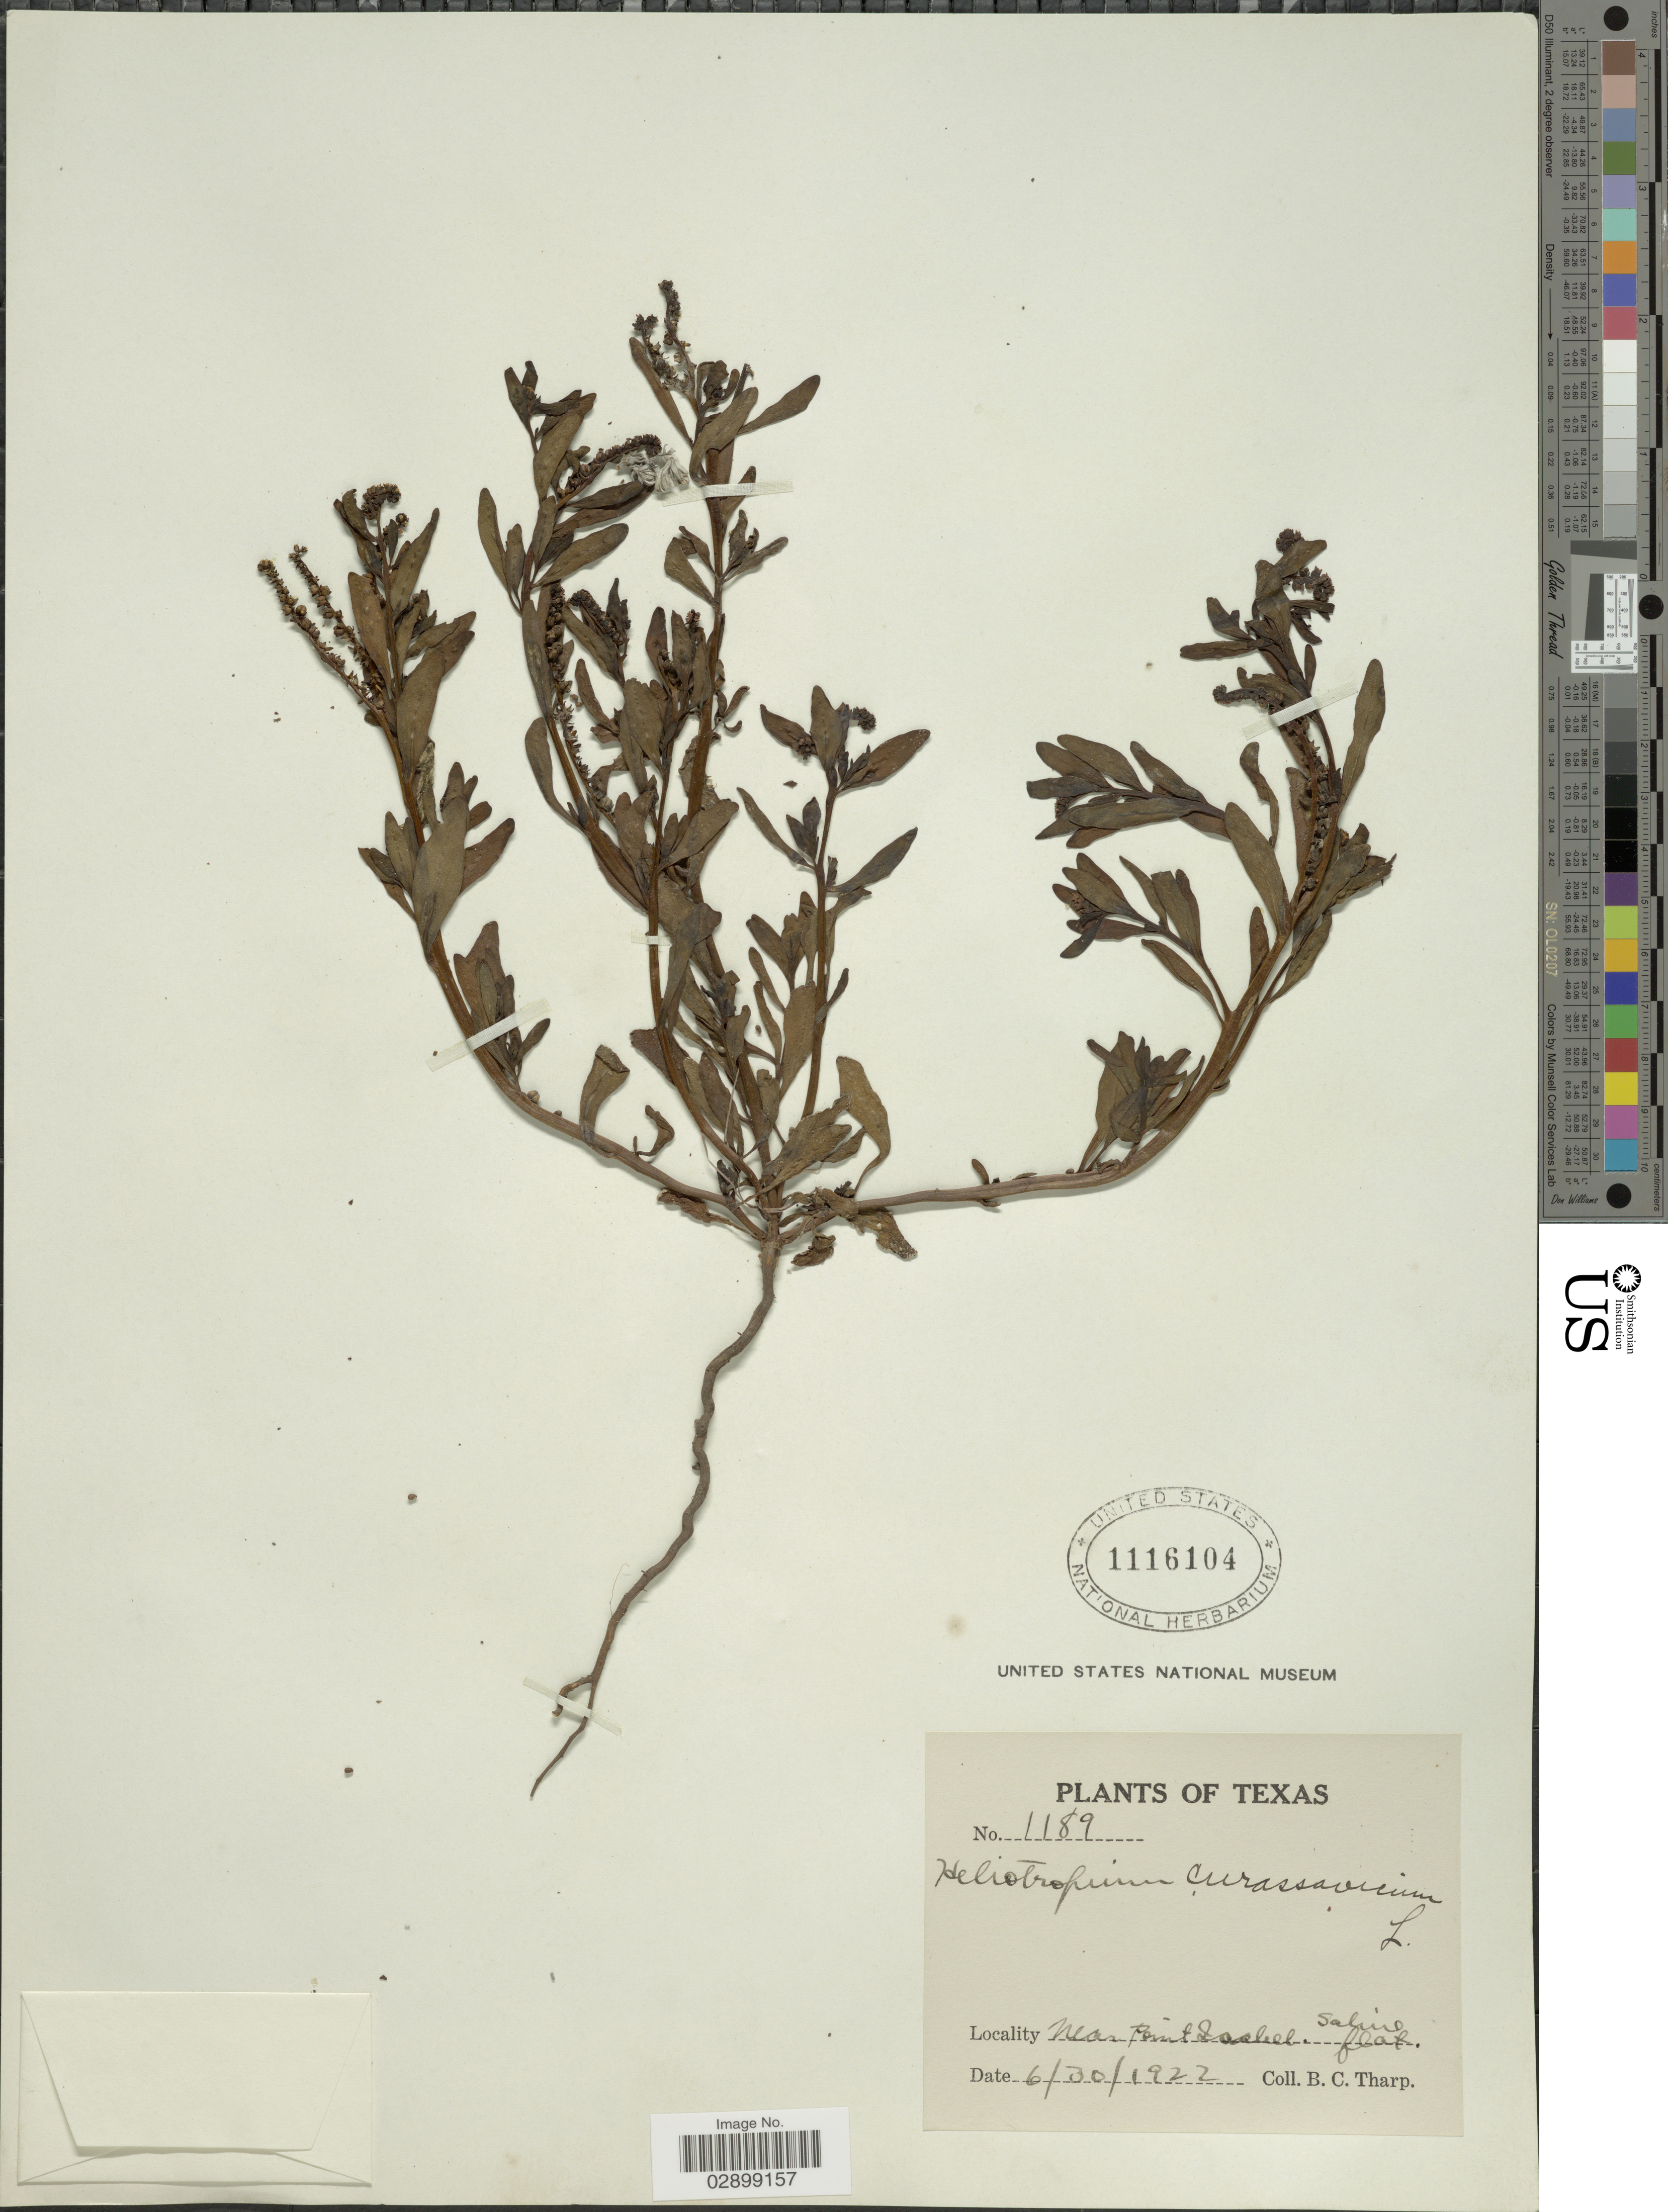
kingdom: Plantae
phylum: Tracheophyta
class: Magnoliopsida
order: Boraginales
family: Heliotropiaceae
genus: Heliotropium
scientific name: Heliotropium curassavicum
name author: L.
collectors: B. C. Tharp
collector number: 1189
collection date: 1922-06-30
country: United States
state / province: Texas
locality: Near Point Isabel. Saline flat.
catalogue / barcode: US 1116104